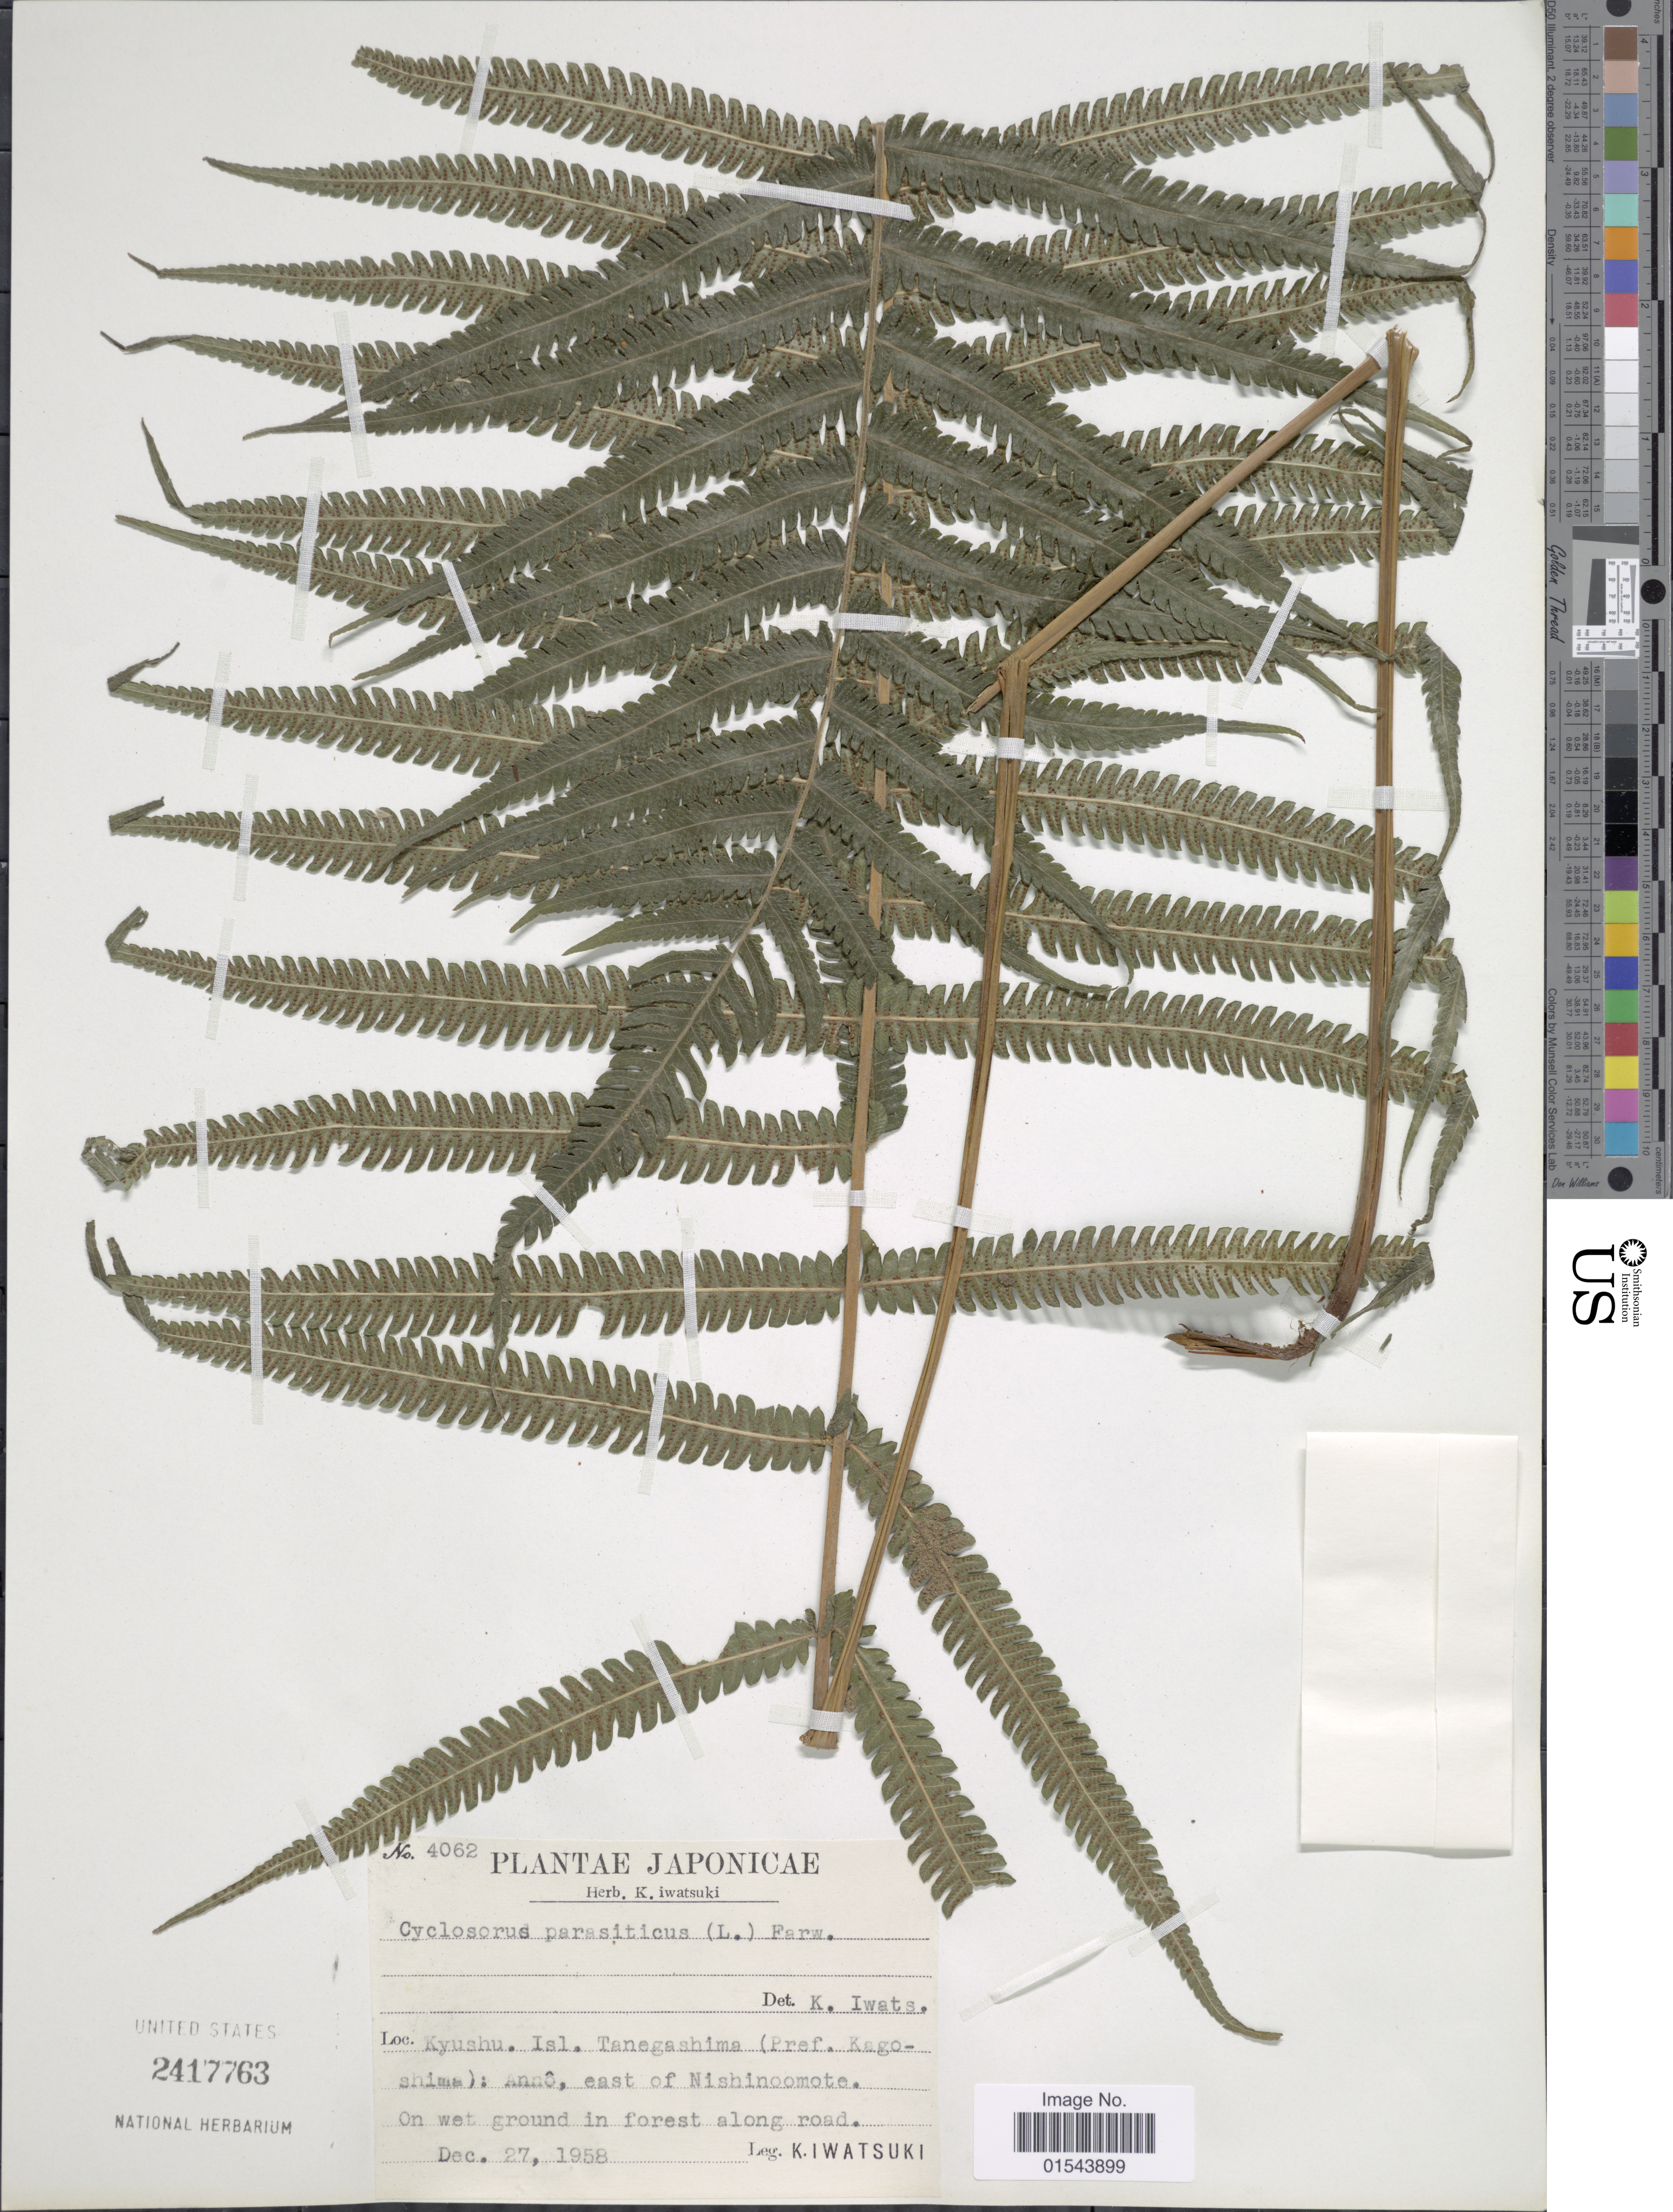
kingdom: Plantae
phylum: Tracheophyta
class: Polypodiopsida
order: Polypodiales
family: Thelypteridaceae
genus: Christella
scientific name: Christella parasitica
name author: (L.) H. Lév.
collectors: K. Iwatsuki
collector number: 4062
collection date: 1958-12-27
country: Japan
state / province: Kagosima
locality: Kyushu, Isl. Tanegashima (Pref, Kagoshima): Anno, east of Nishinoomote.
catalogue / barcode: US 2417763